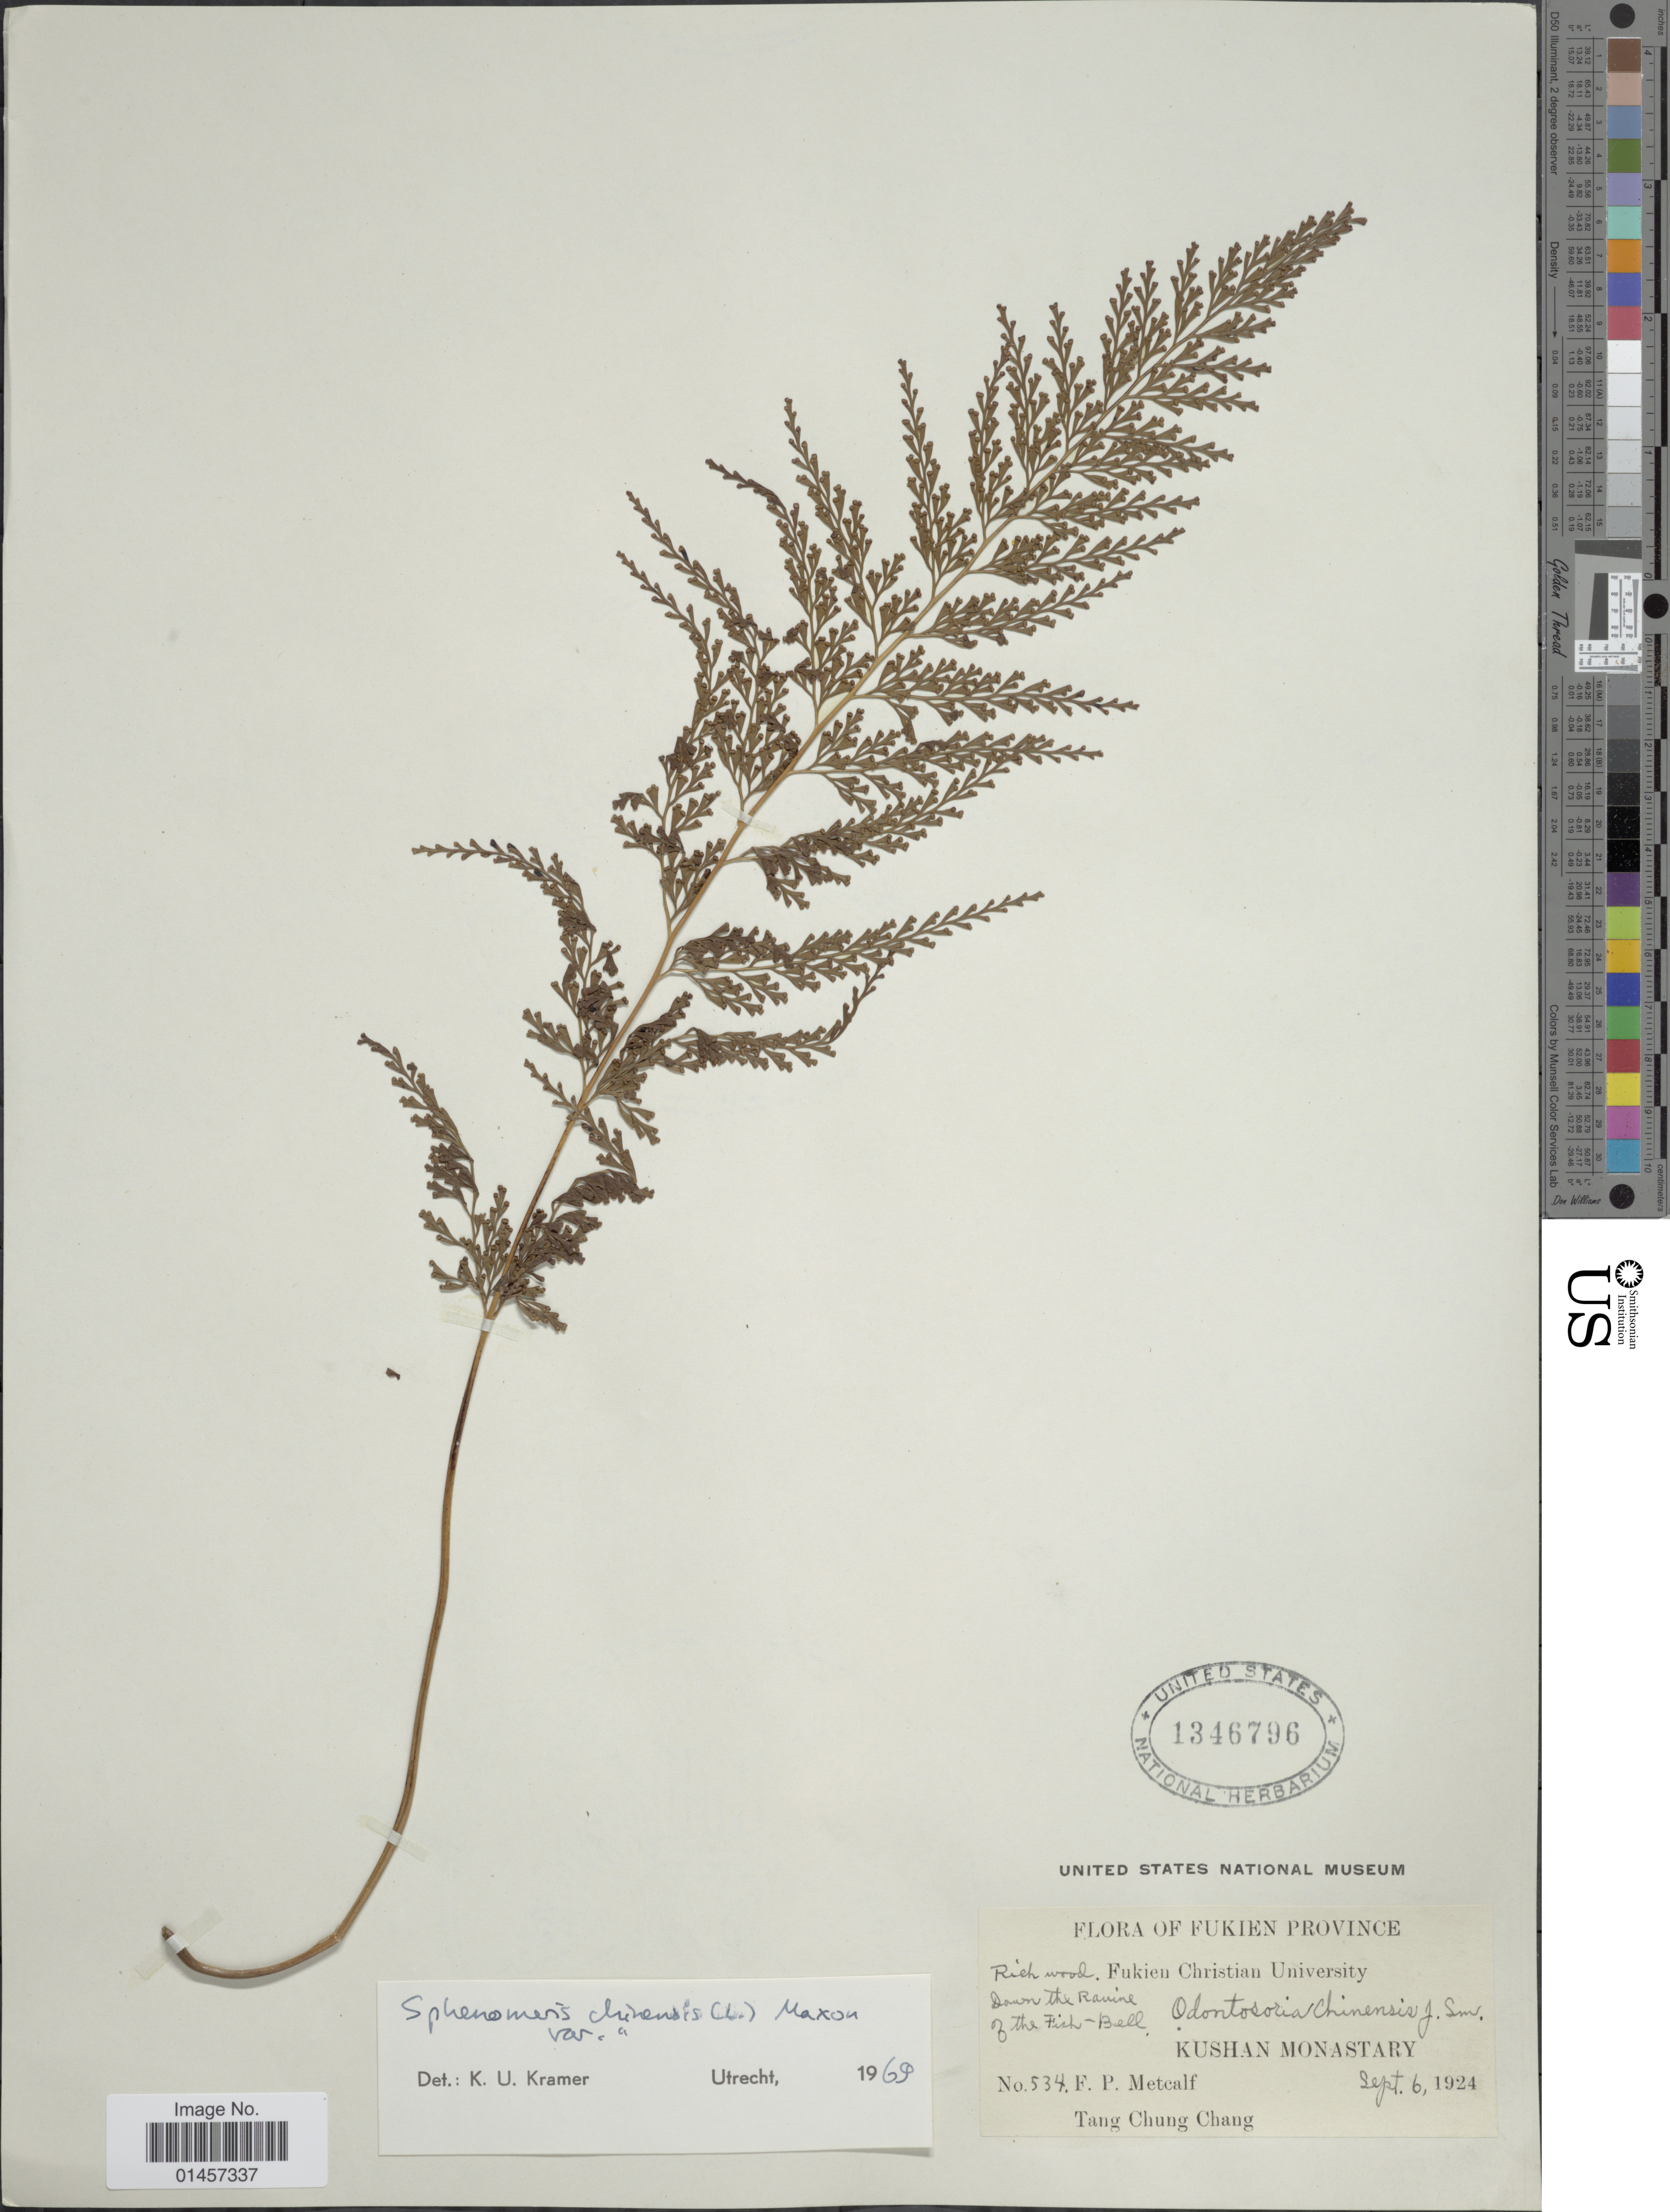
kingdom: Plantae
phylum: Tracheophyta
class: Polypodiopsida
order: Polypodiales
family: Lindsaeaceae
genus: Sphenomeris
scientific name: Sphenomeris chinensis var. chinensis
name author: (L.) Maxon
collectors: F. Metcalf & T. C. Chang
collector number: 534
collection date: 1927-09-06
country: China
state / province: Fujian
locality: Fukien province, Kushan Monastary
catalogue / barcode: US 1346796